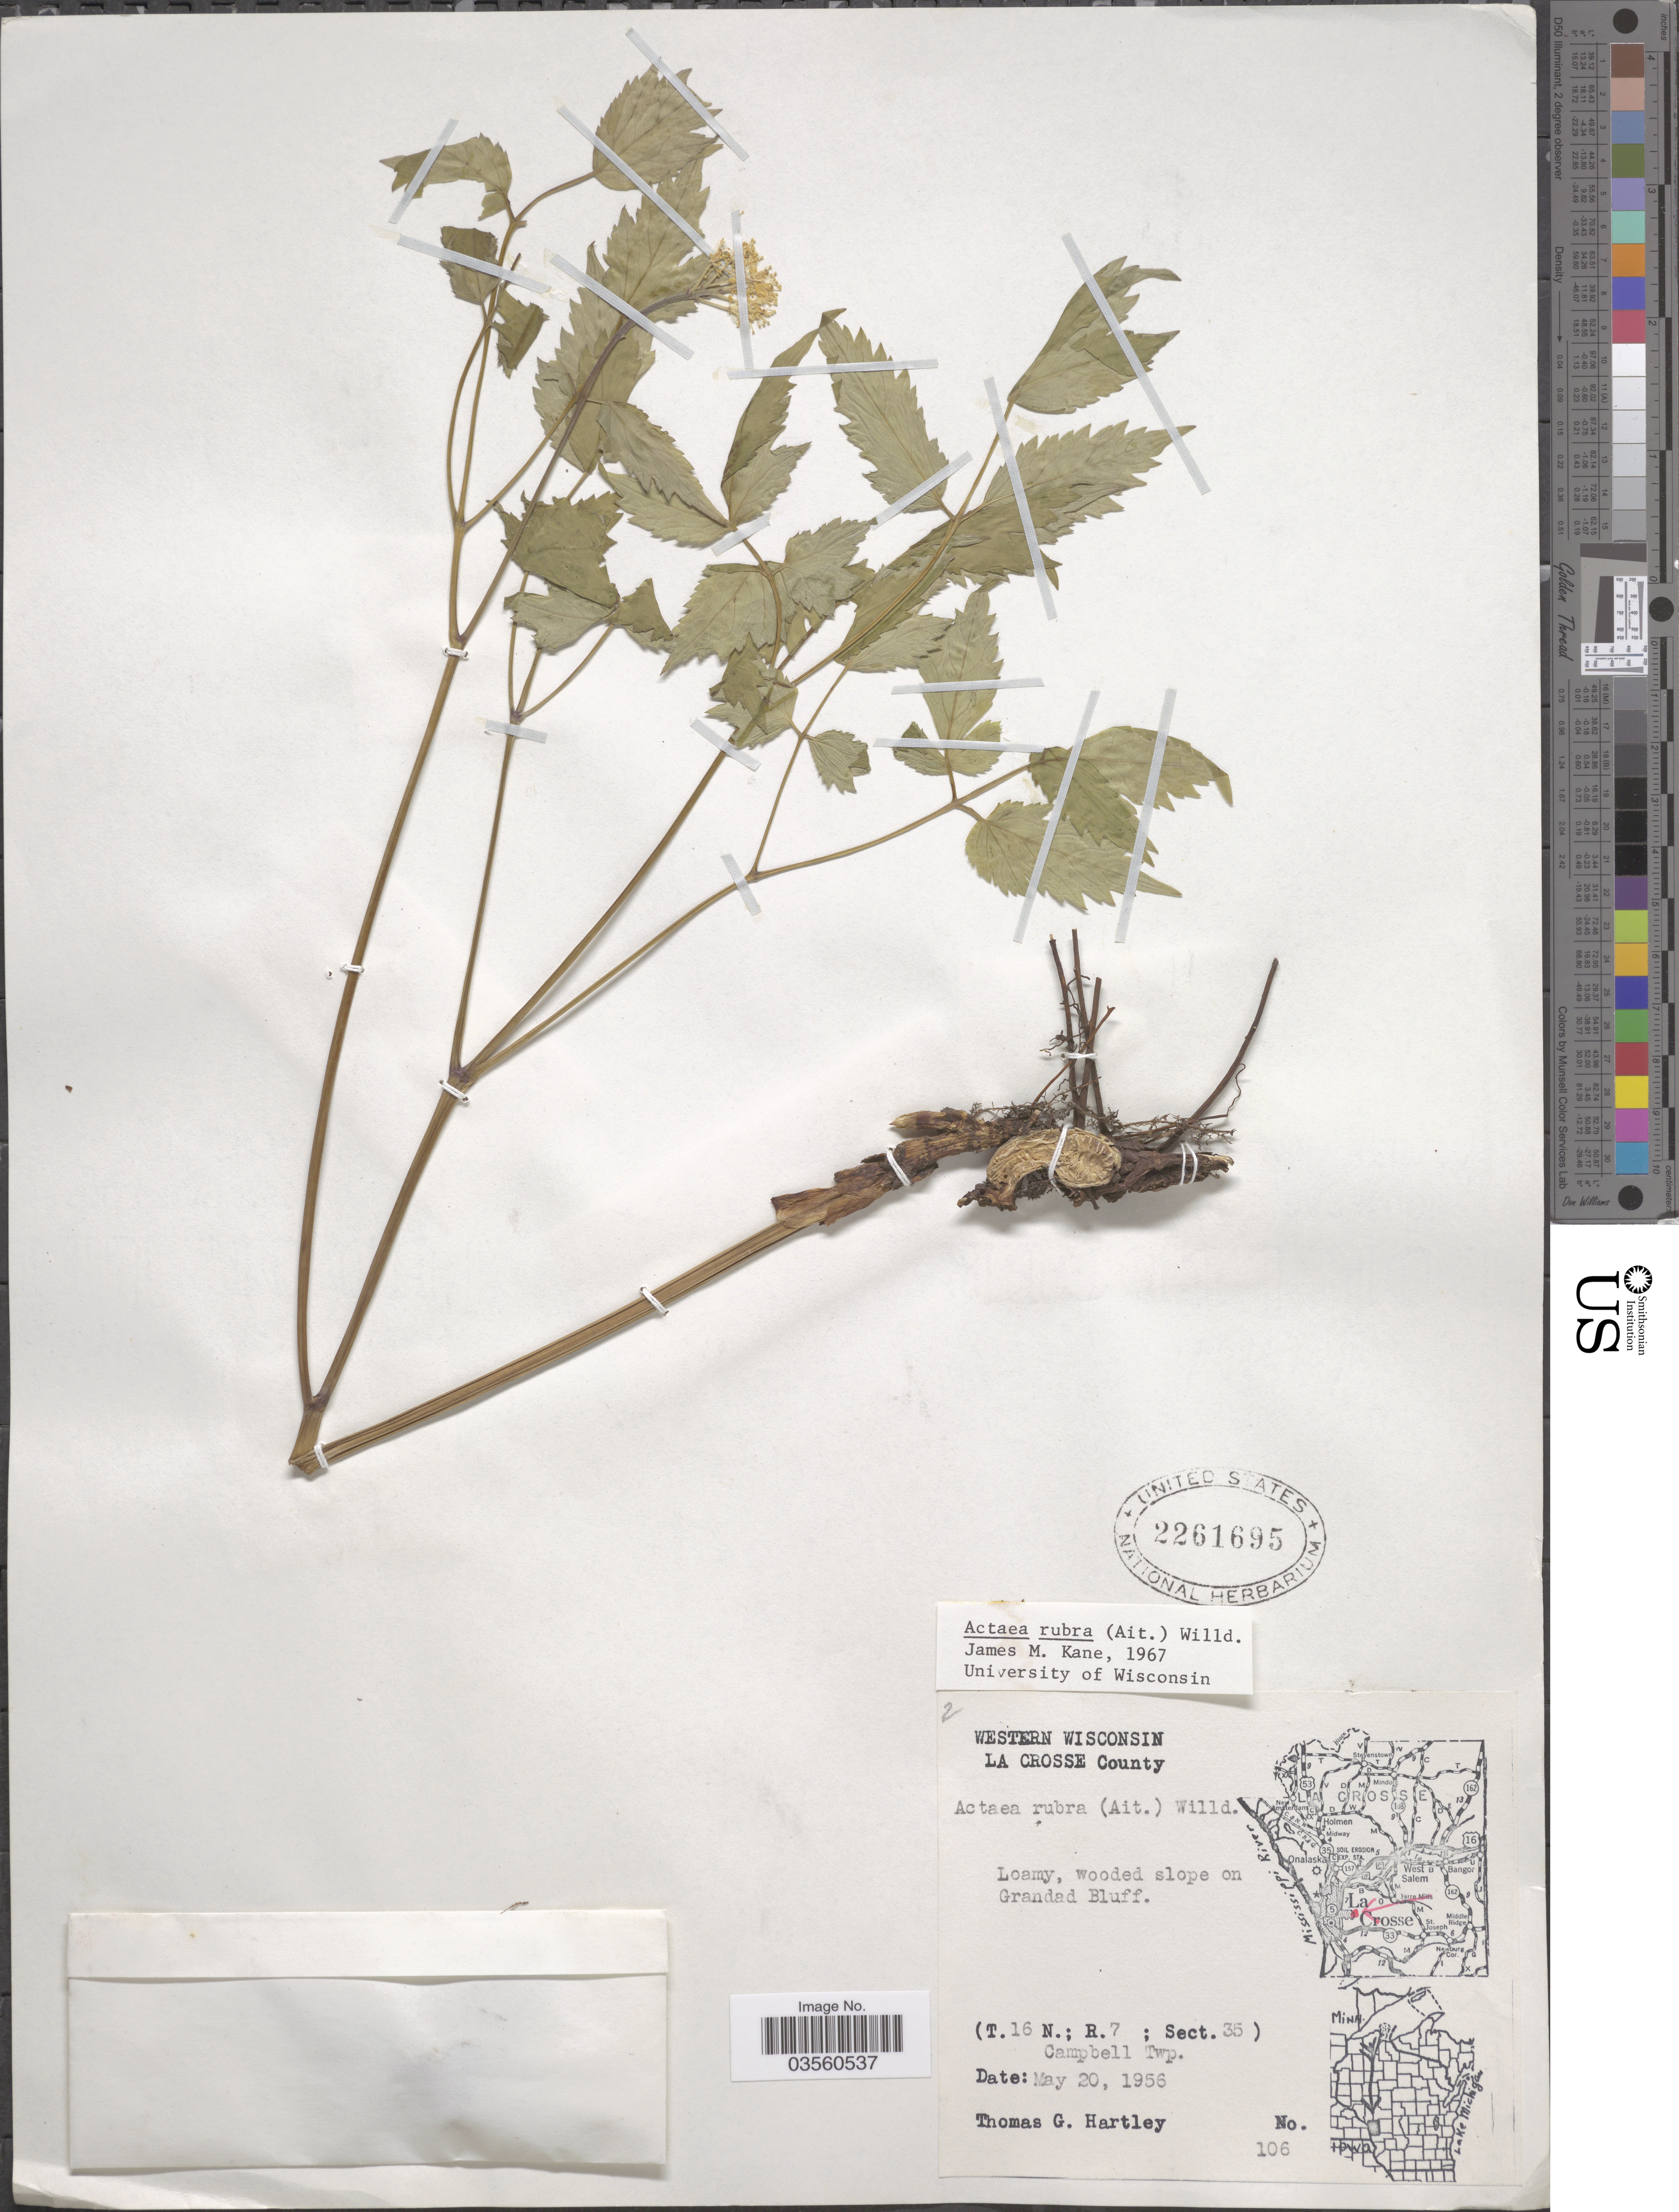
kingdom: Plantae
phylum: Tracheophyta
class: Magnoliopsida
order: Ranunculales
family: Ranunculaceae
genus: Actaea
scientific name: Actaea rubra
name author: (Aiton) Willd.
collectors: T. G. Hartley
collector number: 106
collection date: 1956-05-20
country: United States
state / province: Wisconsin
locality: Western Wisconsin. La Crosse County. On Grandad Bluff. (T.16N.; R.7 ; Sect. 35) Campbell Twp.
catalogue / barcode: US 2261695